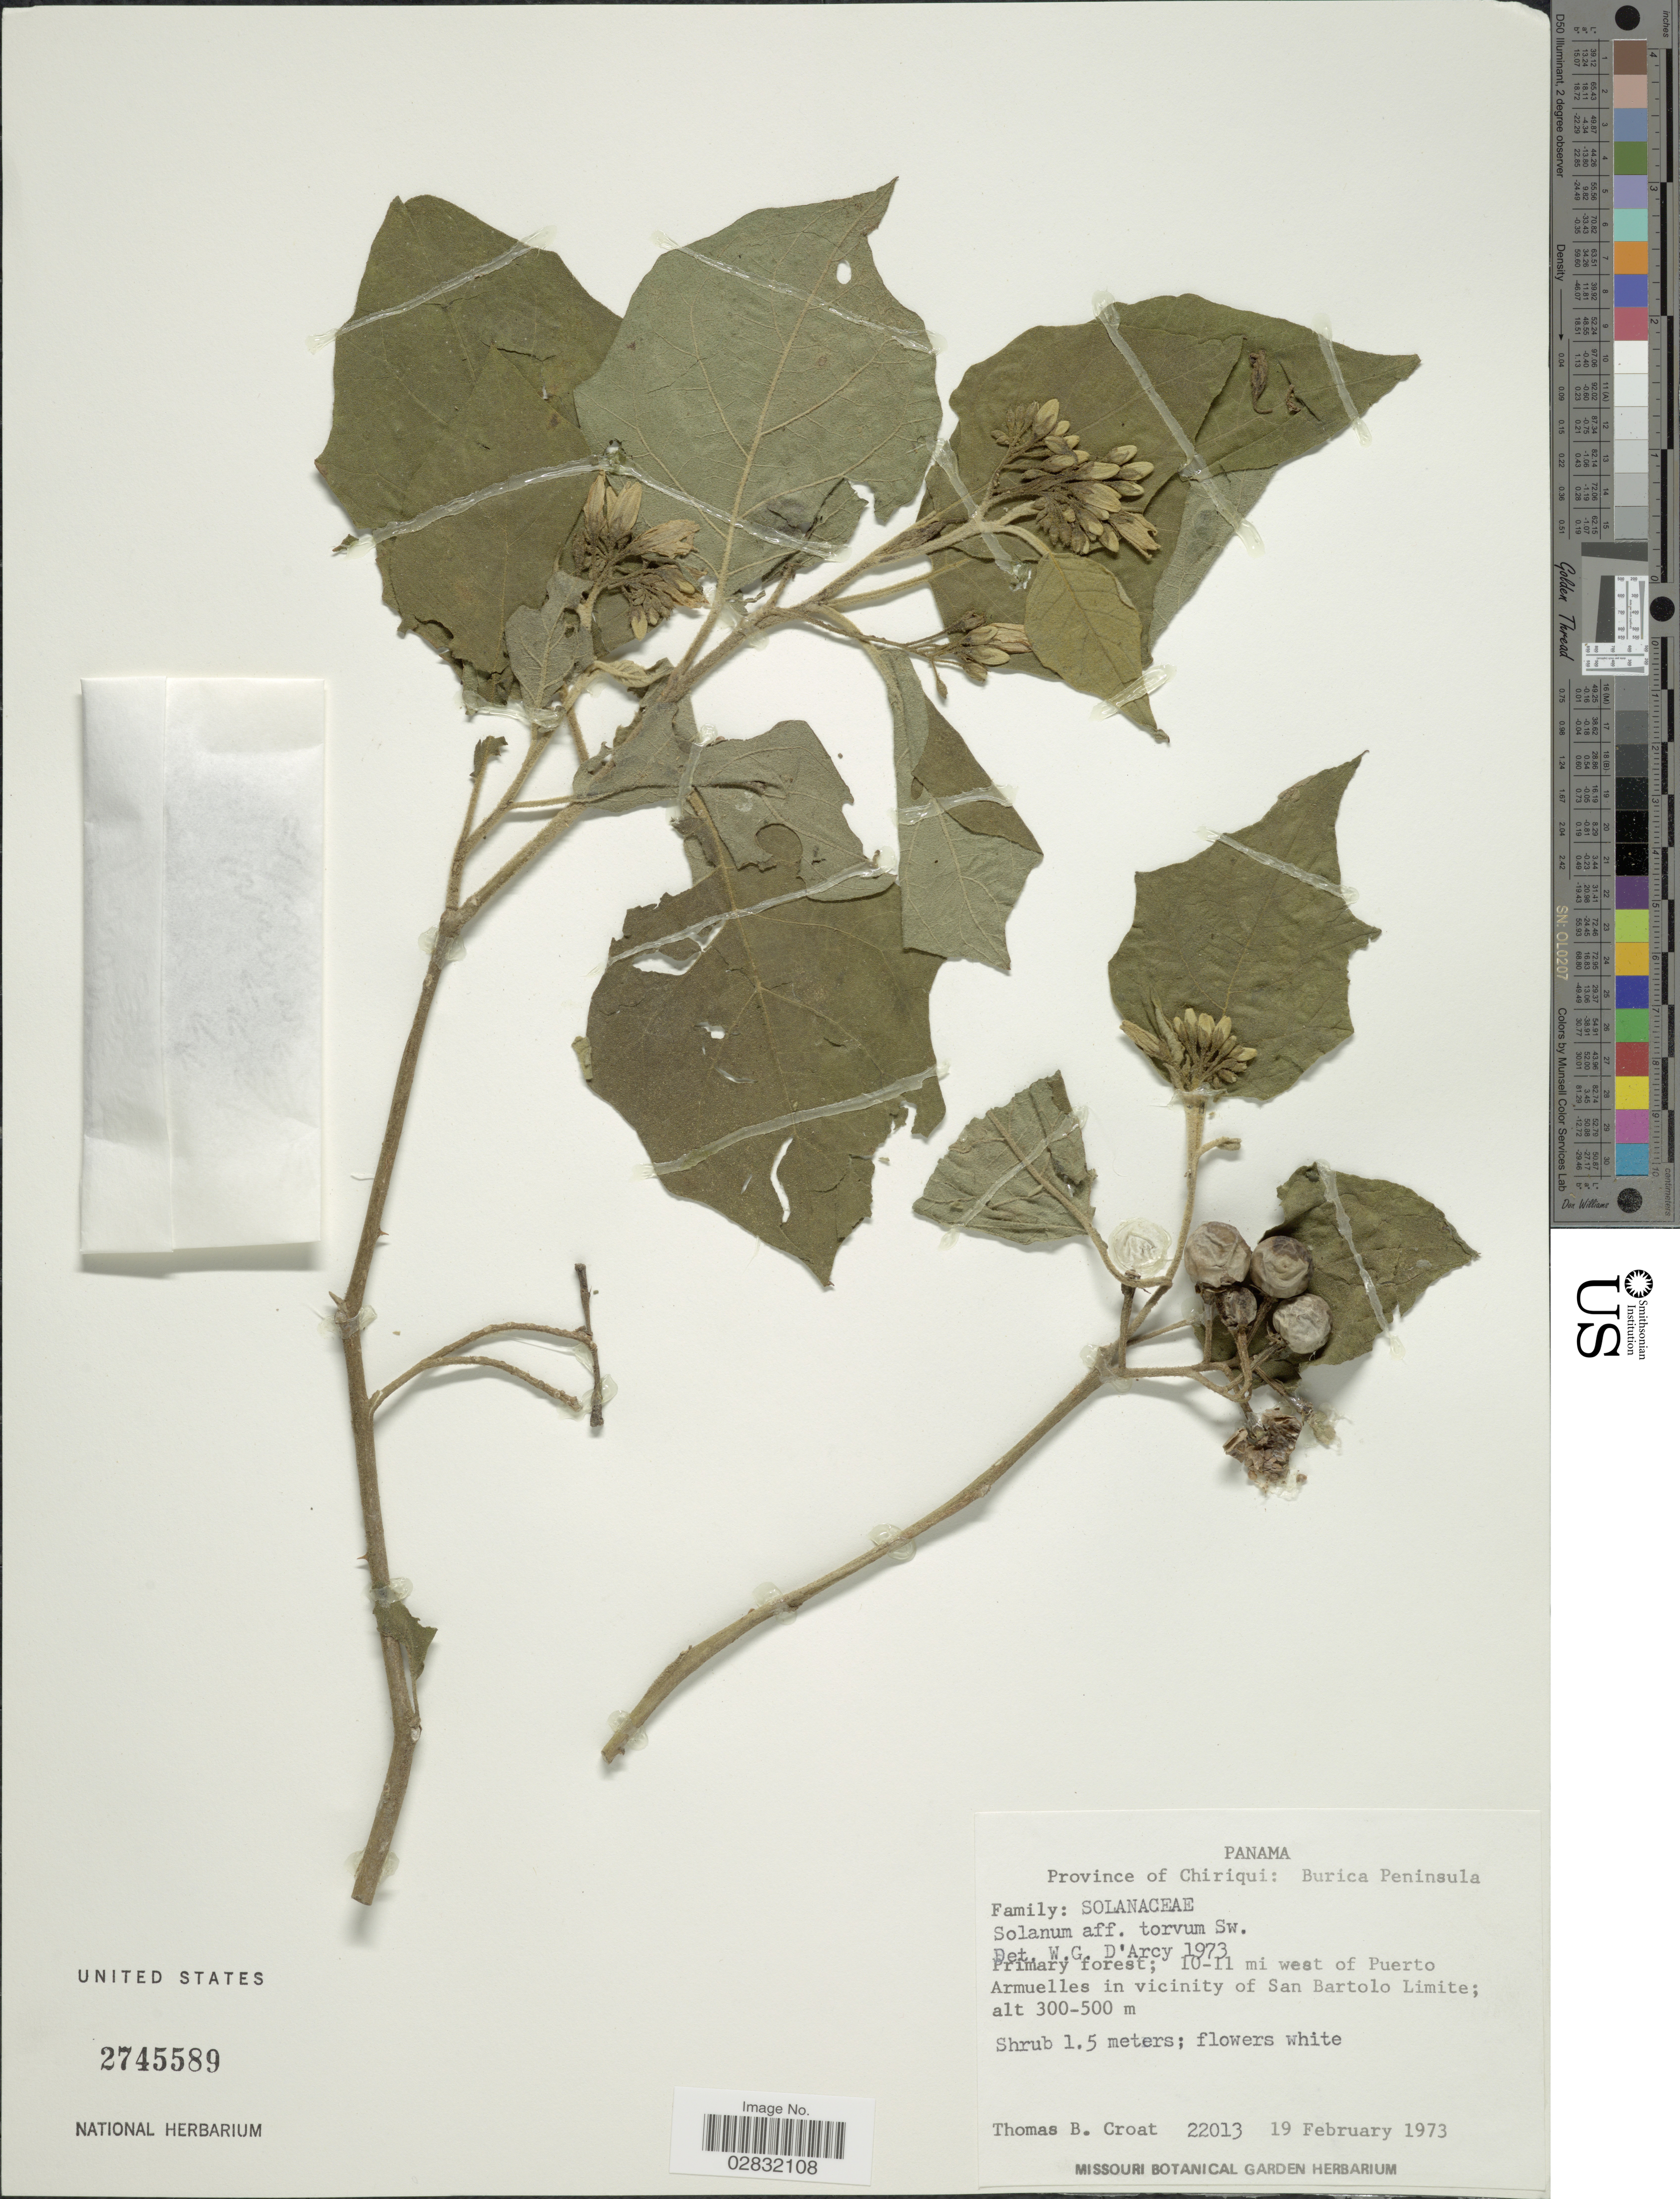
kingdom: Plantae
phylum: Tracheophyta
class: Magnoliopsida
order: Solanales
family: Solanaceae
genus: Solanum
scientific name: Solanum torvum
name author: Sw.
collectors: T. B. Croat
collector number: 22013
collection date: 1973-02-19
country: Panama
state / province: Chiriqui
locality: Province of Chiriqui: Burica Peninsula, 10-11 mi west of Puerto Armuelles in vicinity of San Bartolo Limite.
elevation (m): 300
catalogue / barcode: US 2745589